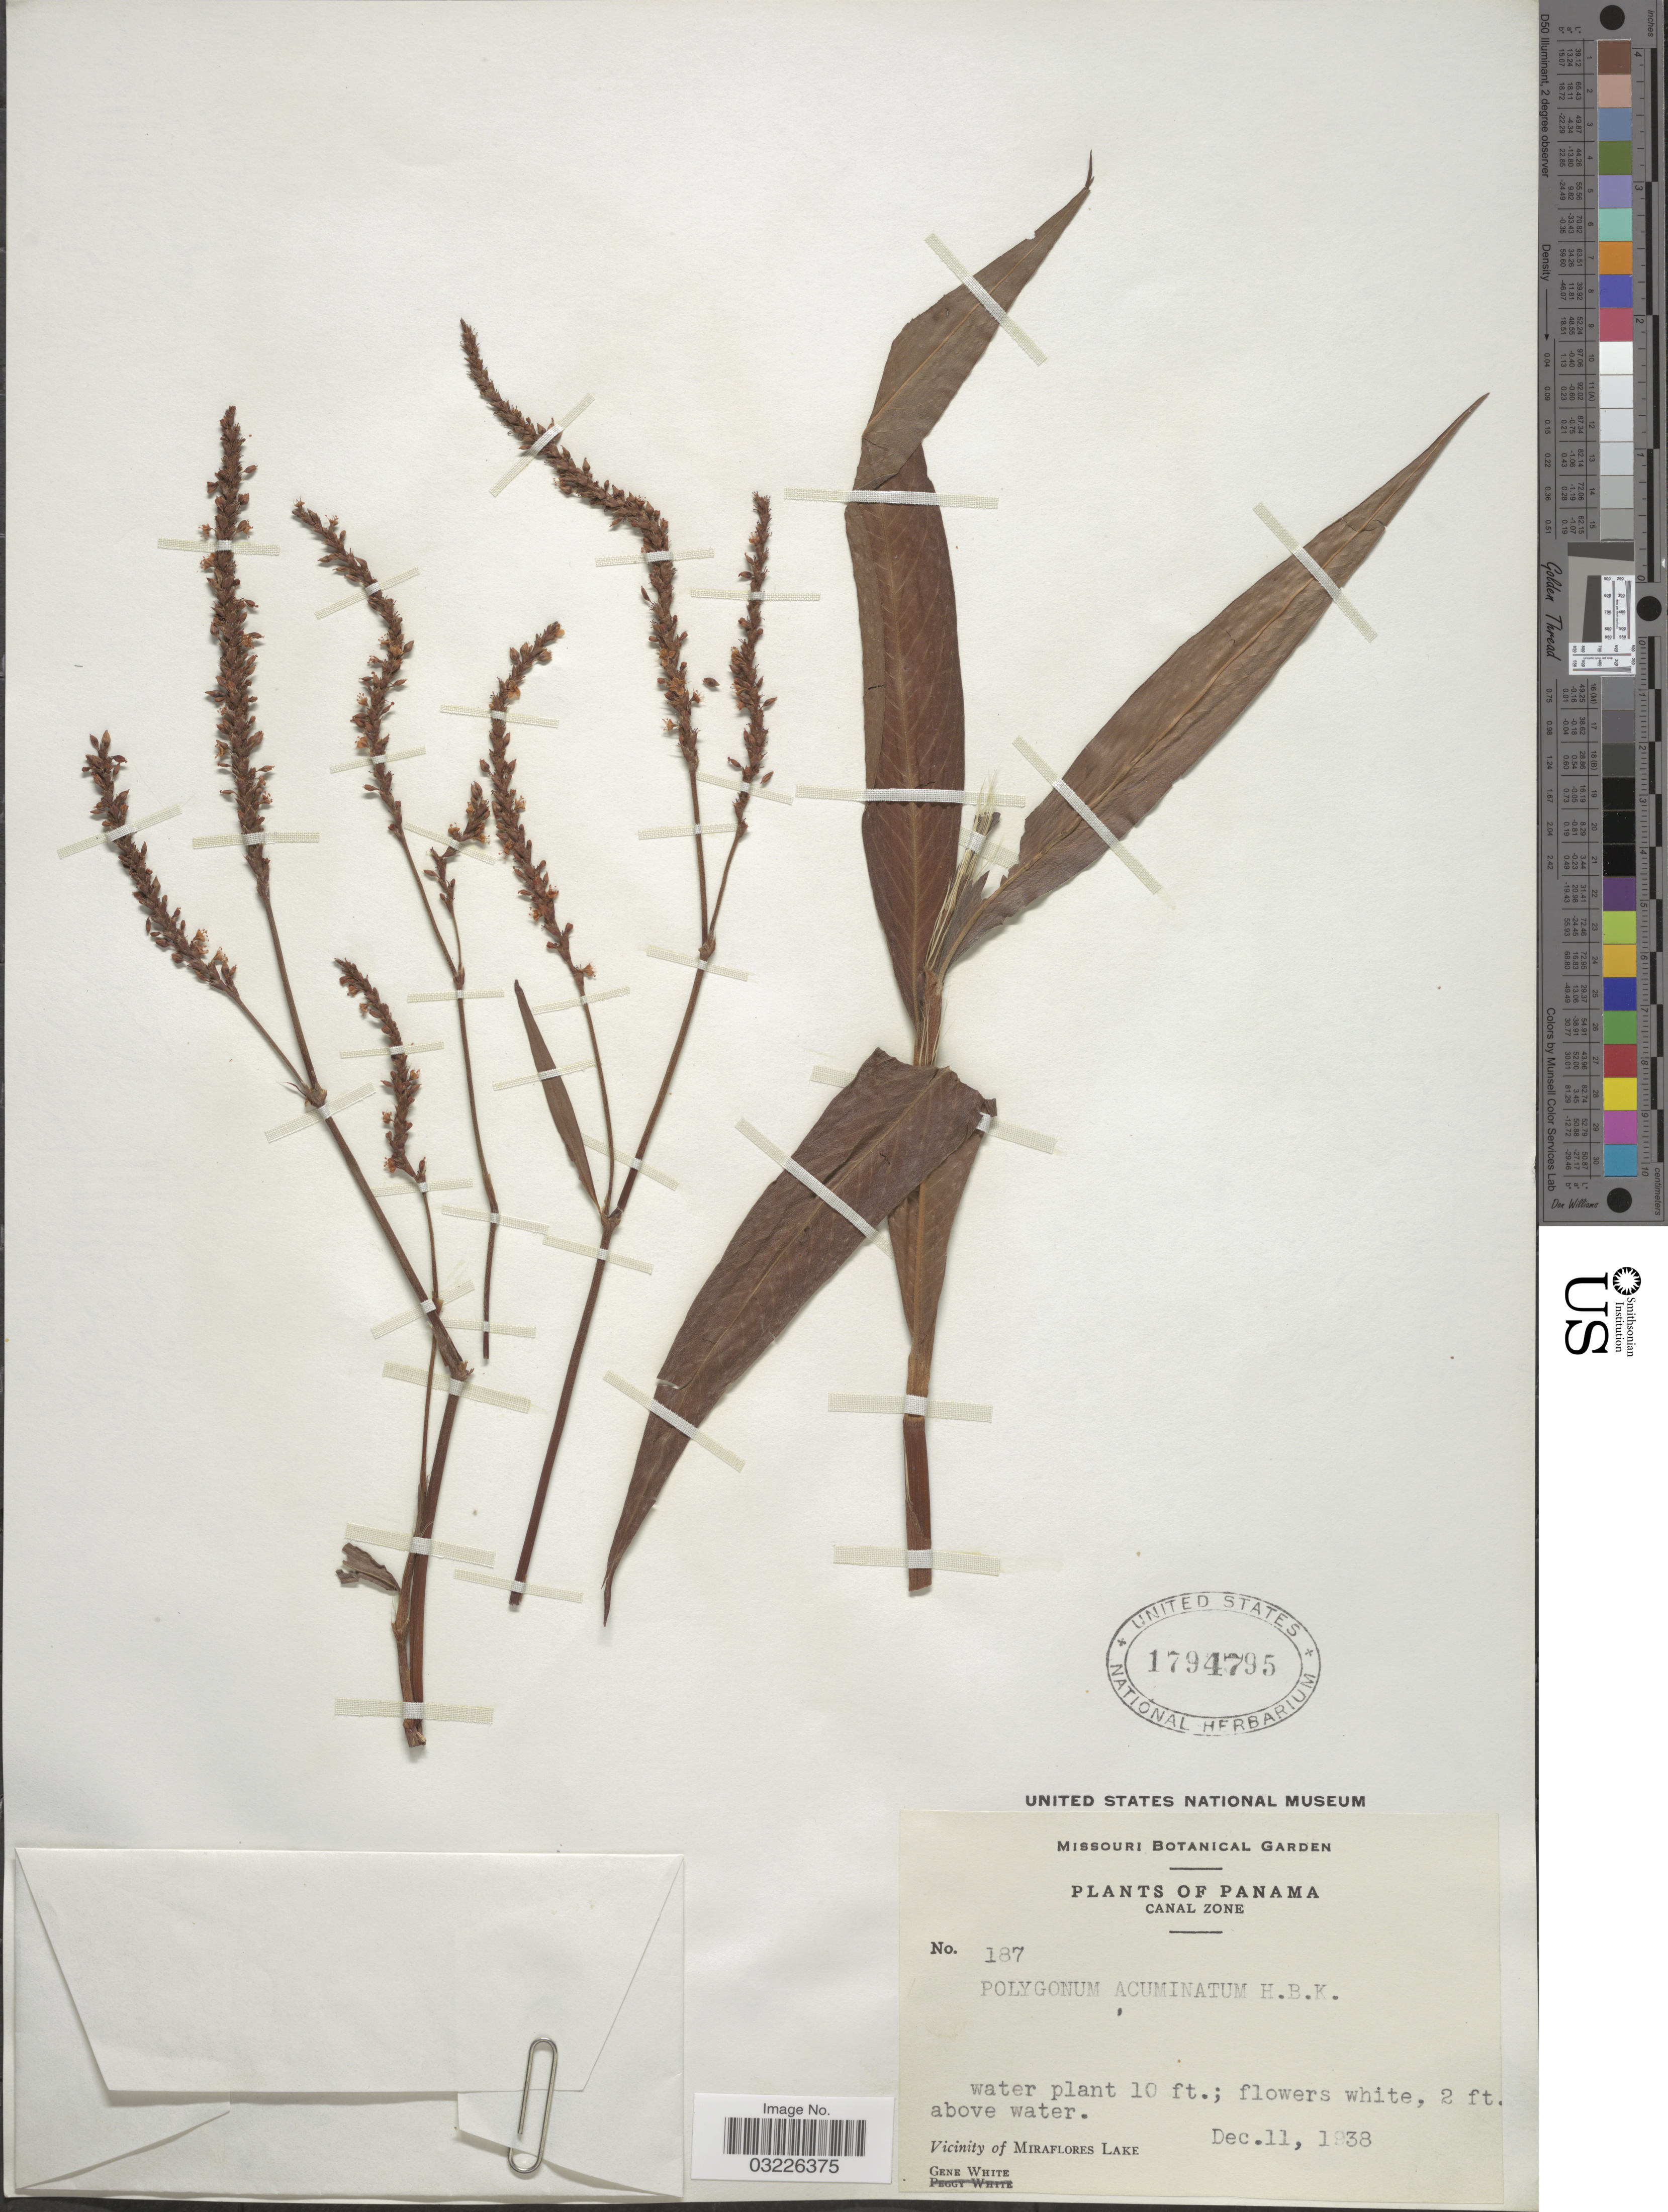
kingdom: Plantae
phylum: Tracheophyta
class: Magnoliopsida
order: Caryophyllales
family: Polygonaceae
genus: Polygonum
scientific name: Polygonum acuminatum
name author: Kunth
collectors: G. White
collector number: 187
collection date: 1938-12-11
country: Panama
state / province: Panamá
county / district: Canal Zone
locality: Canal Zone, Vicinity of Miraflores Lake.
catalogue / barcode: US 1794795